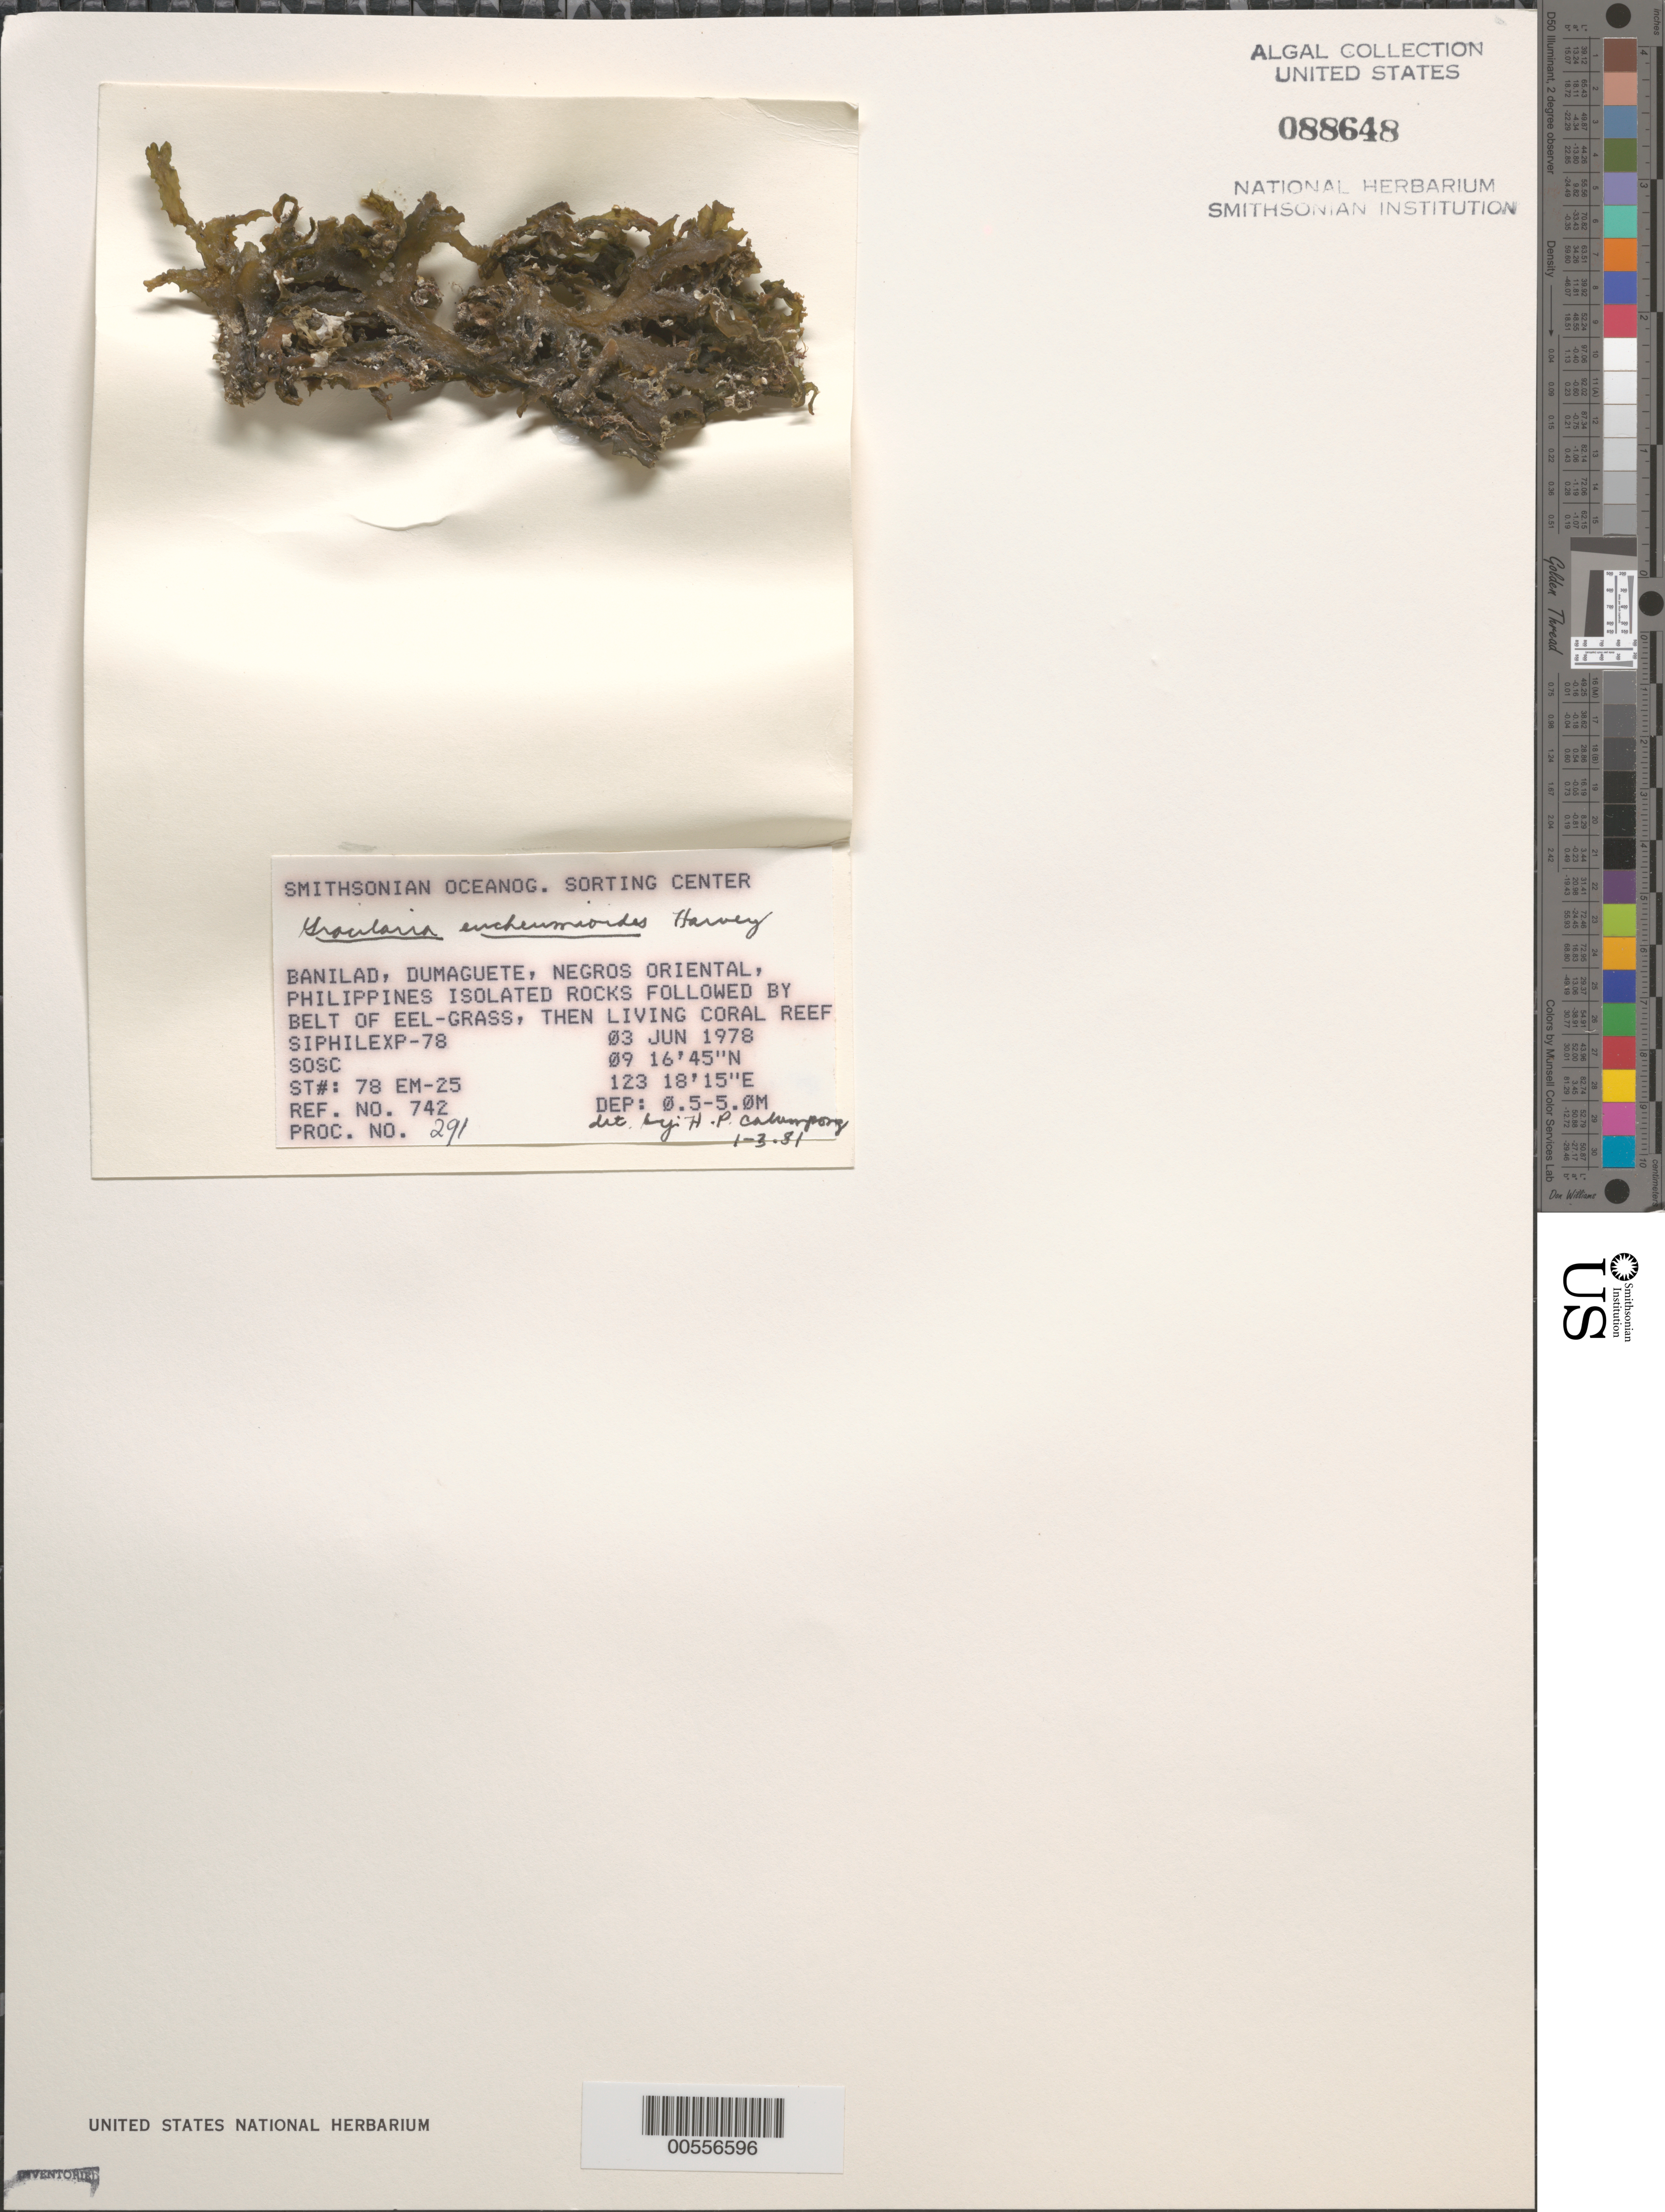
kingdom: Plantae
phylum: Rhodophyta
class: Florideophyceae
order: Gracilariales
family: Gracilariaceae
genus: Gracilaria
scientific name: Gracilaria eucheumioides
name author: Harv.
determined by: Calumpong, H. P.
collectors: SOSC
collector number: Station 78 Em-25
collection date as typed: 03 Jun 1978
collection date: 1978-06-03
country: Philippines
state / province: Central Visayas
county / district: Negros Oriental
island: Negros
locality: Banilad, Dumaguete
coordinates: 09 16'45"N, 123 18'15"E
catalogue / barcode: US 88648